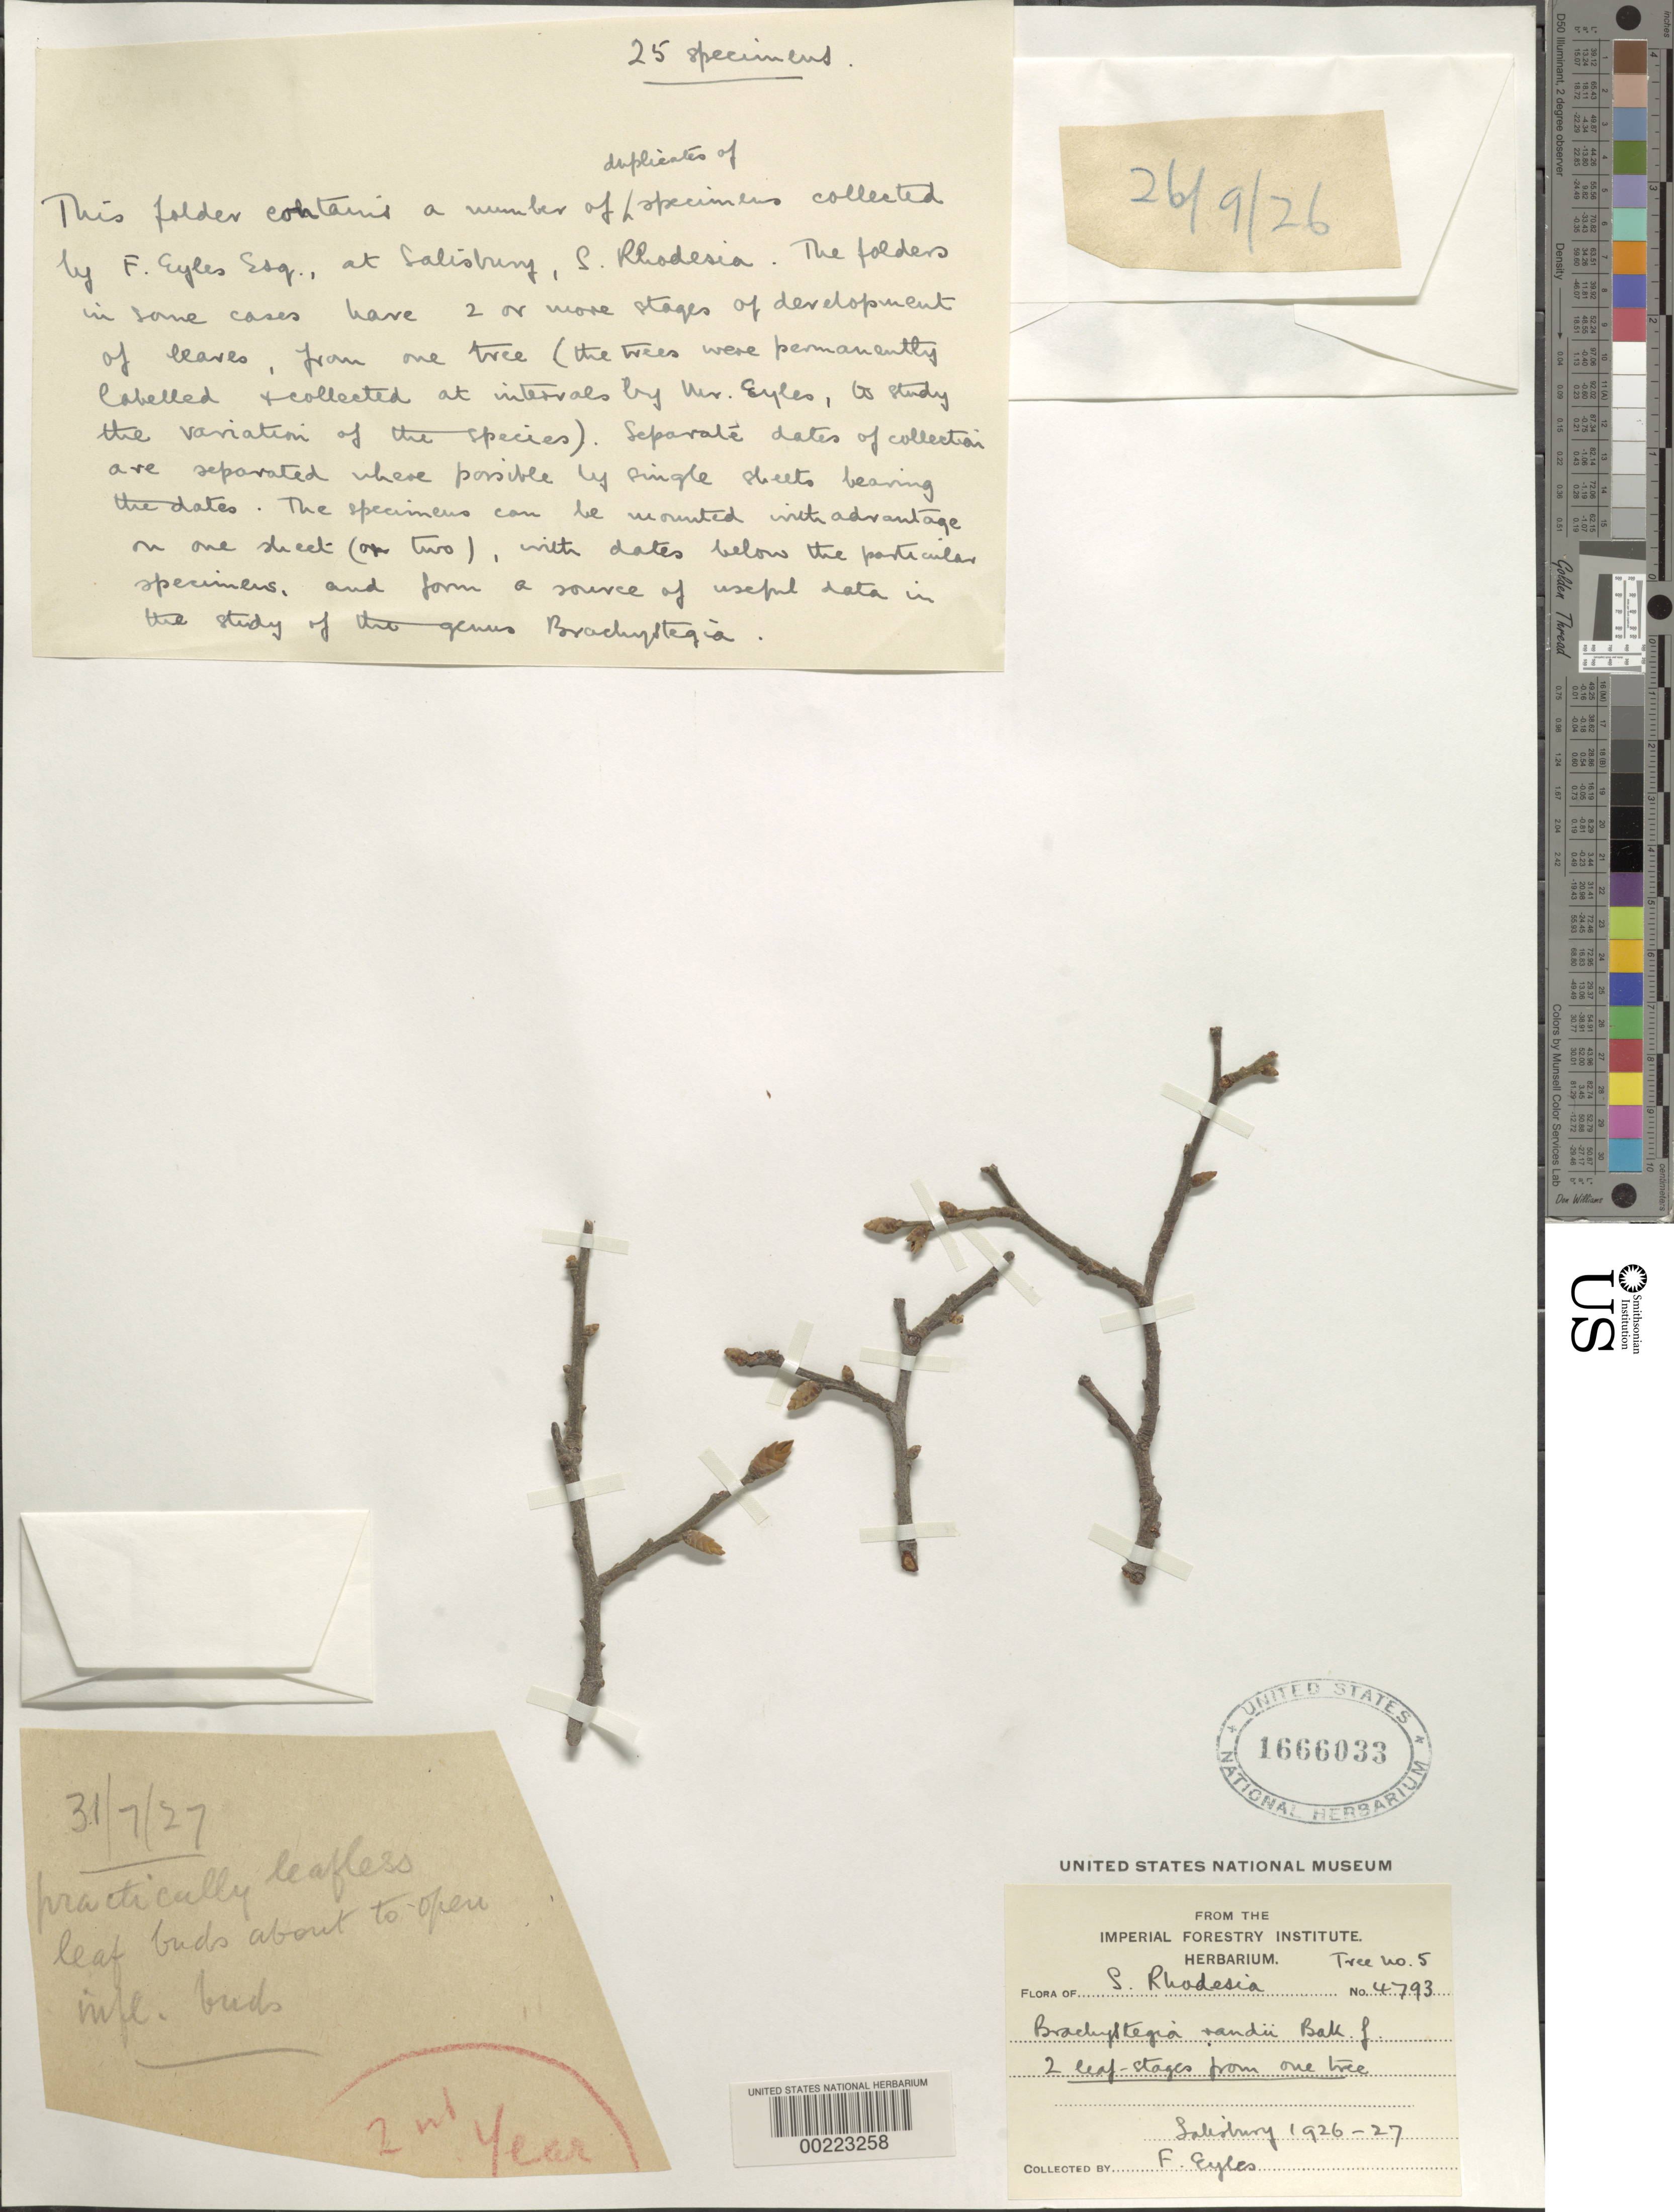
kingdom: Plantae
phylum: Tracheophyta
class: Magnoliopsida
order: Fabales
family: Fabaceae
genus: Brachystegia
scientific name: Brachystegia randii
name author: Baker f.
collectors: F. Eyles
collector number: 4793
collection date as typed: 1926 to -- -- 1927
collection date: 1926/1927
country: Zambia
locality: Salisbury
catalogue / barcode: US 1666033